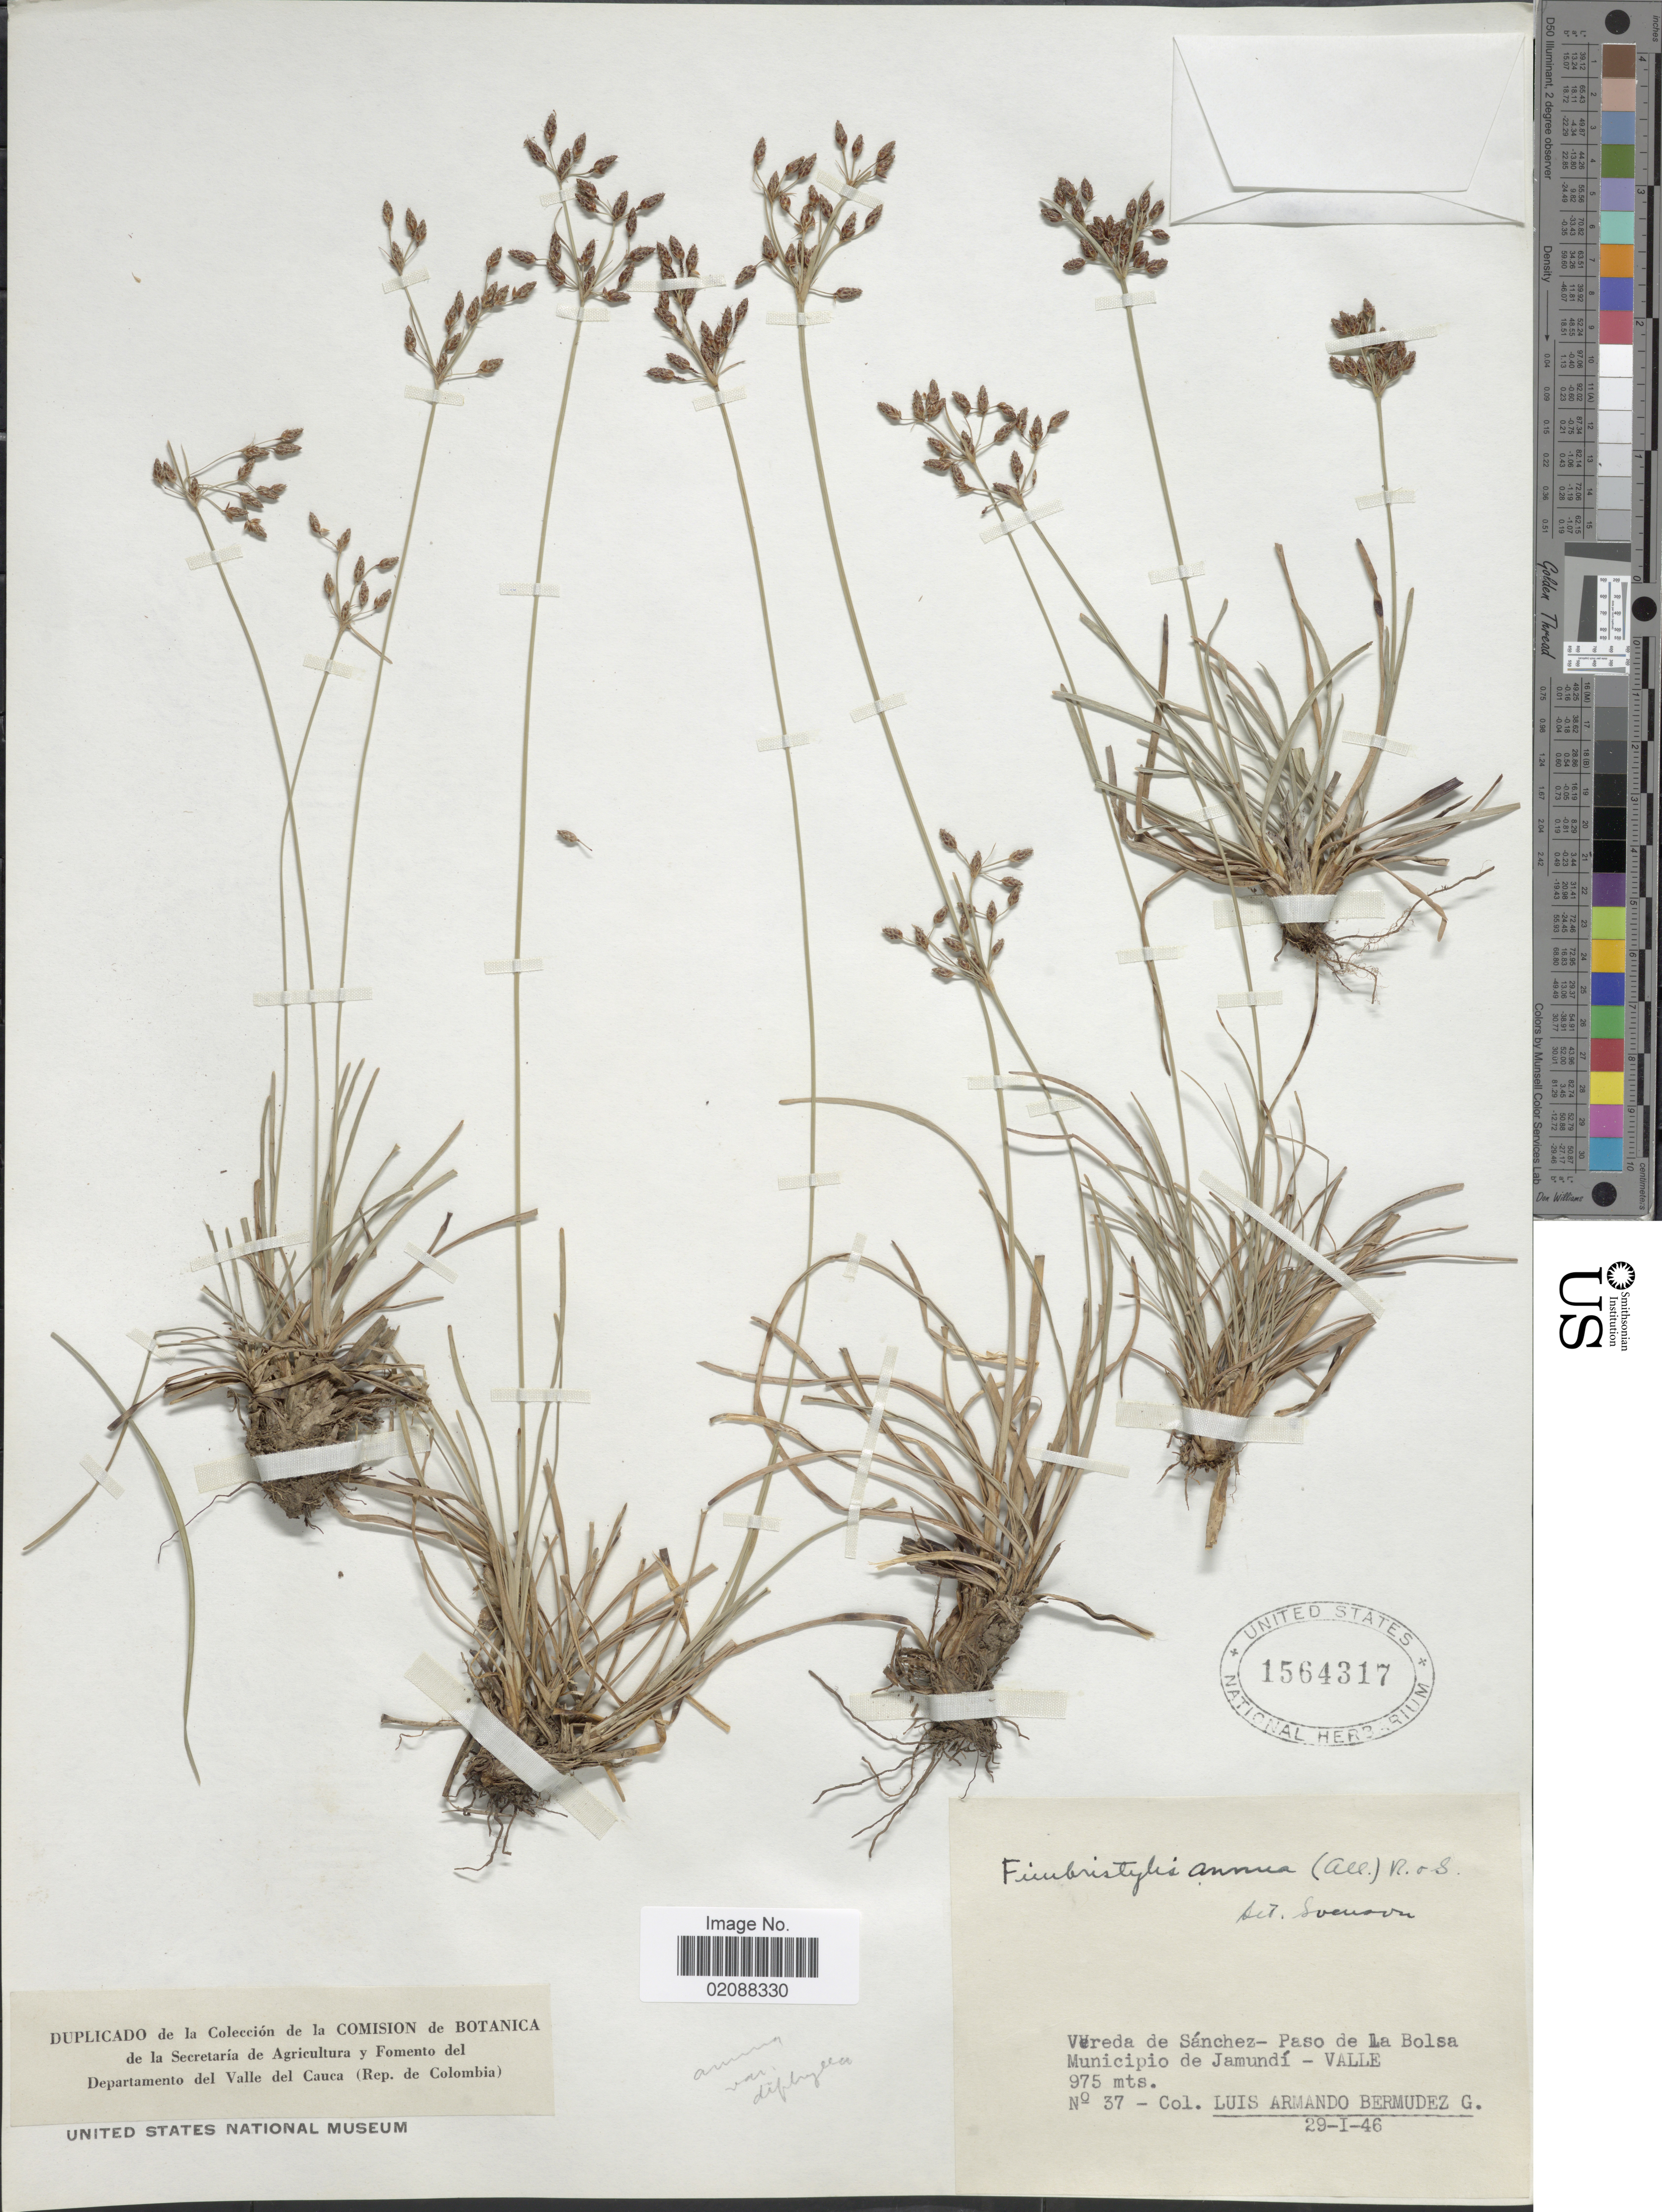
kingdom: Plantae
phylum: Tracheophyta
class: Liliopsida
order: Poales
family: Cyperaceae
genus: Fimbristylis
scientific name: Fimbristylis dichotoma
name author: (L.) Vahl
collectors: L. Bermudez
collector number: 37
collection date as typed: Transcribed d/m/y: 29/1/46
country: Colombia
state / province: Valle del Cauca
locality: Vereda de Sanchez, Pas de La Bolsa, Municipio de Jamundi, Valle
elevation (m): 975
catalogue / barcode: US 1564317